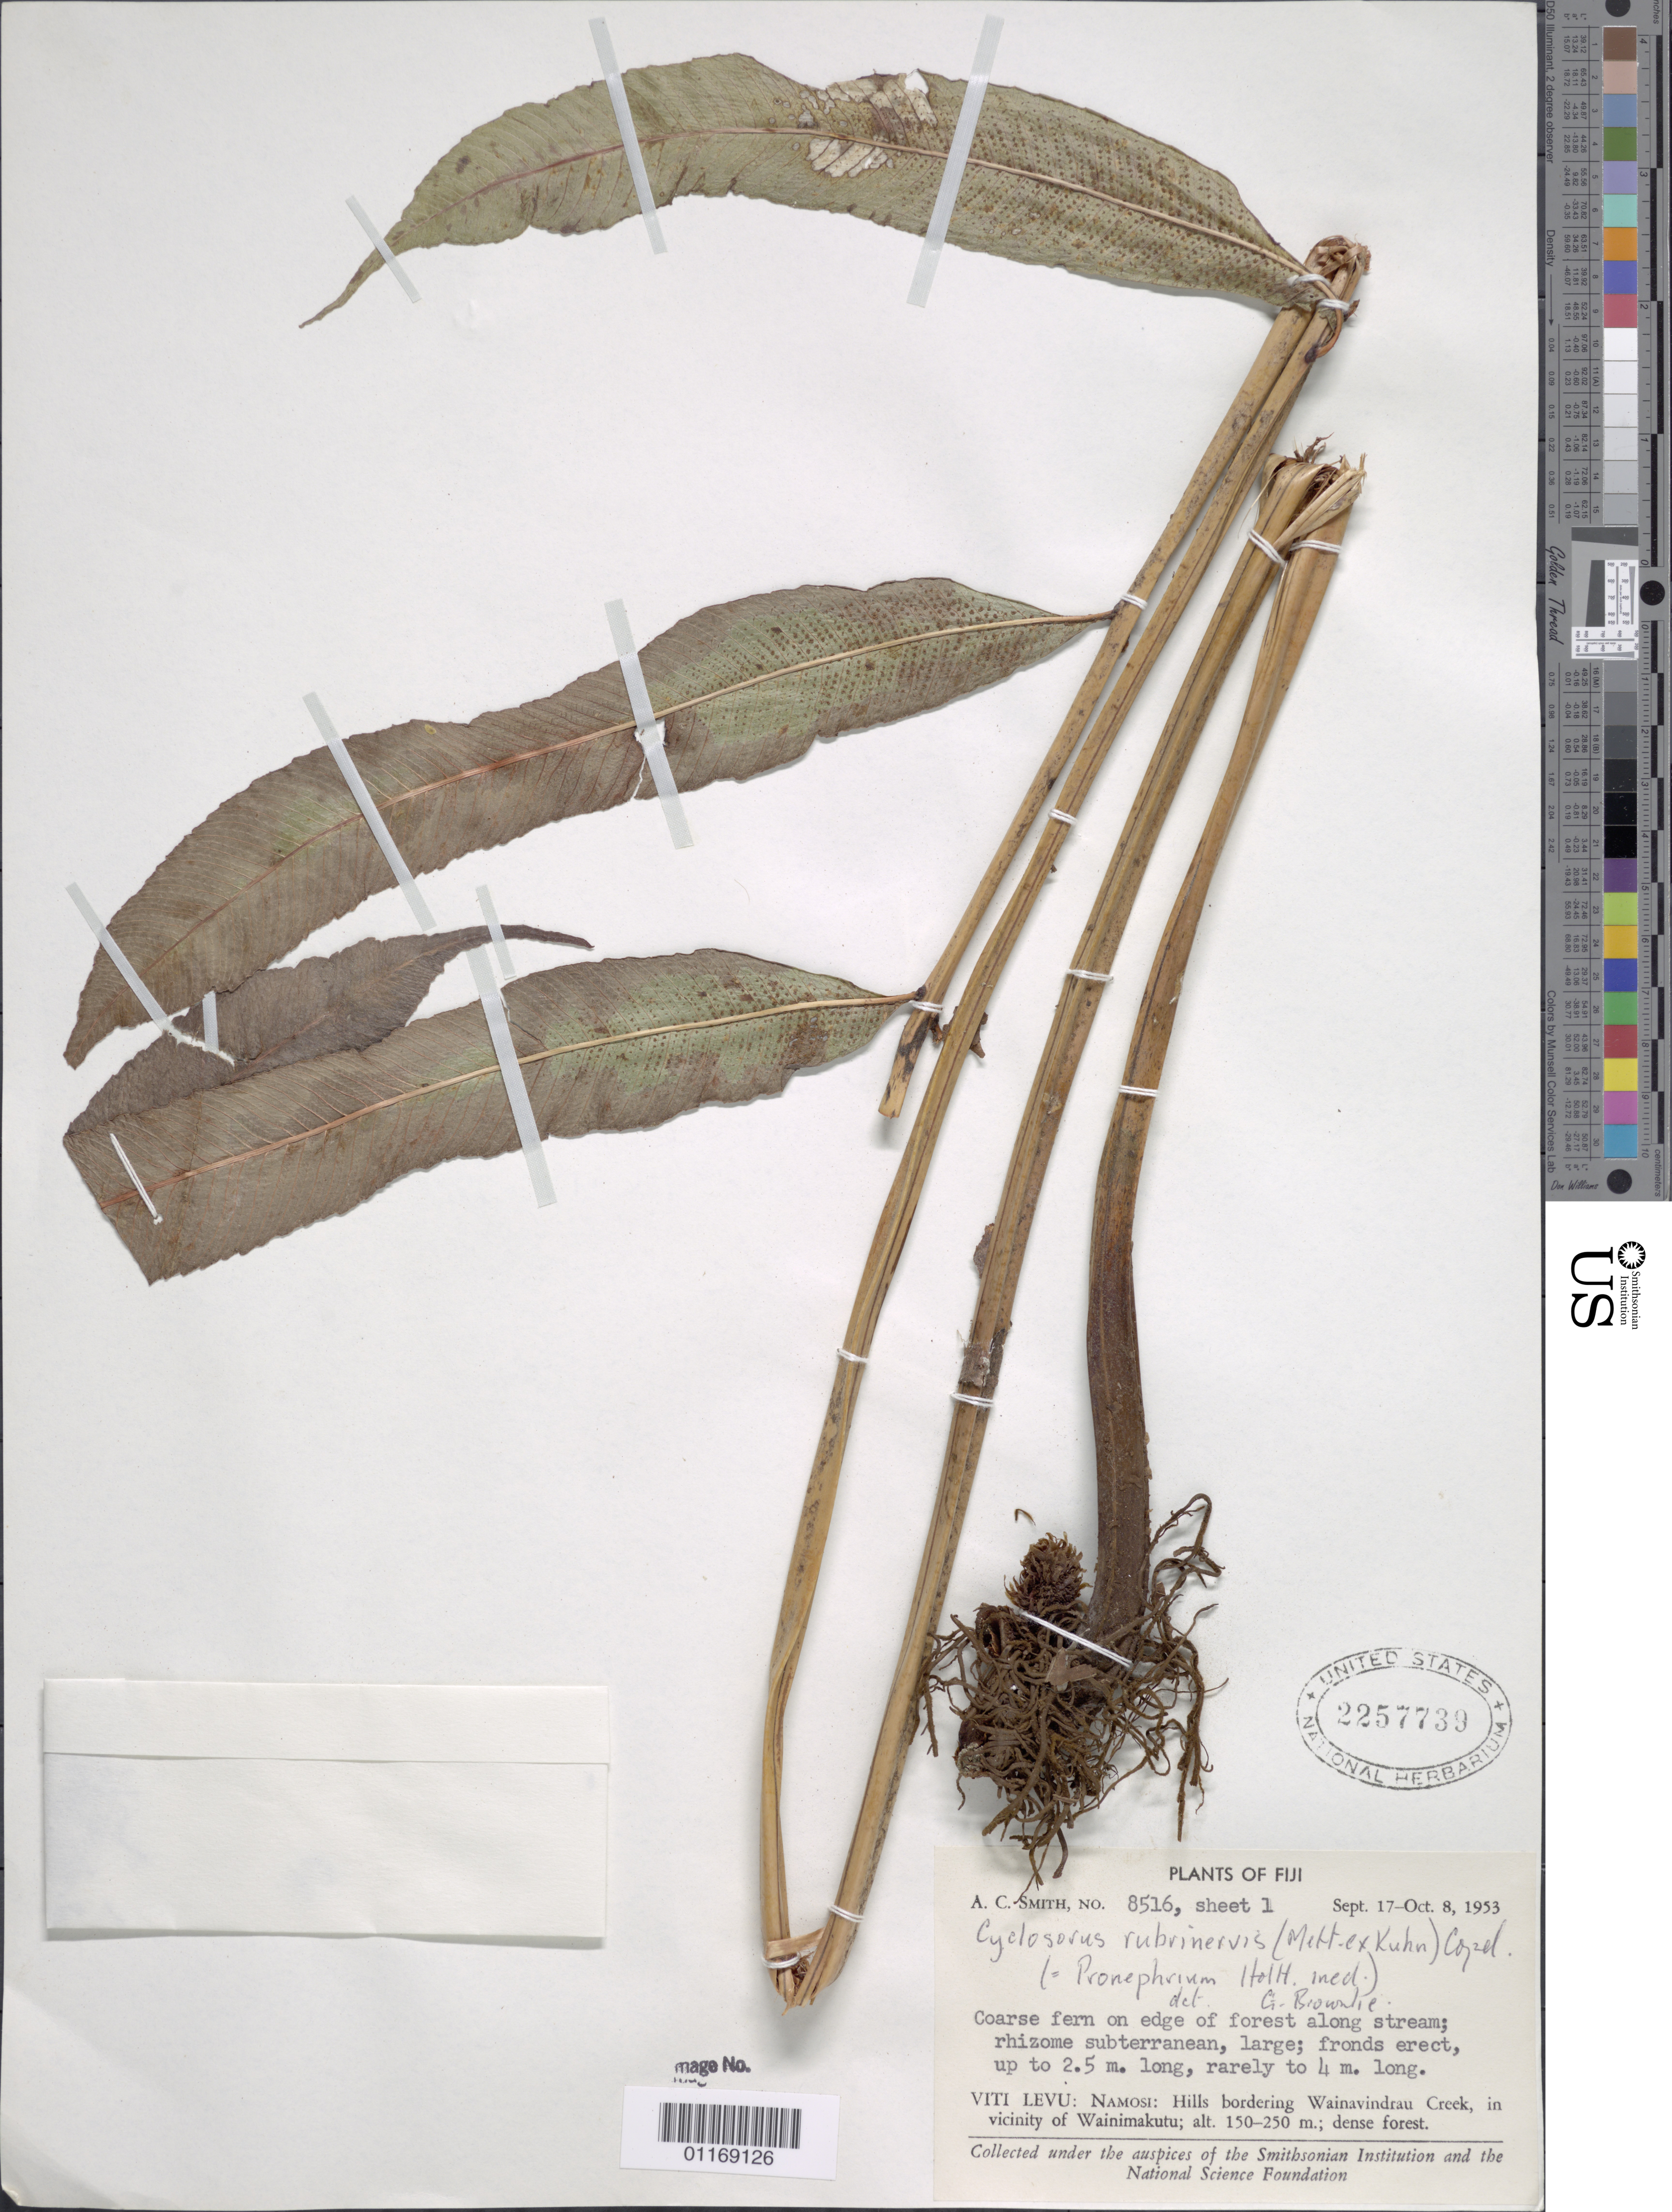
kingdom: Plantae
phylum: Tracheophyta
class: Polypodiopsida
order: Polypodiales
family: Thelypteridaceae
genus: Pronephrium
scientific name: Pronephrium rubrinerve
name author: (Mett.) Holttum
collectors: A. C. Smith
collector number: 8516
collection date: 1953-09-17/1953-10-08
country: Fiji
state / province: Central Division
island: Viti Levu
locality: Hills bordering Wainavindrau Creek, in vicinity of Wainimakutu, Namosi Prov., Viti Levu, Fiji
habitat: Dense forest.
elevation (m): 150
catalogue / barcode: US 2257739